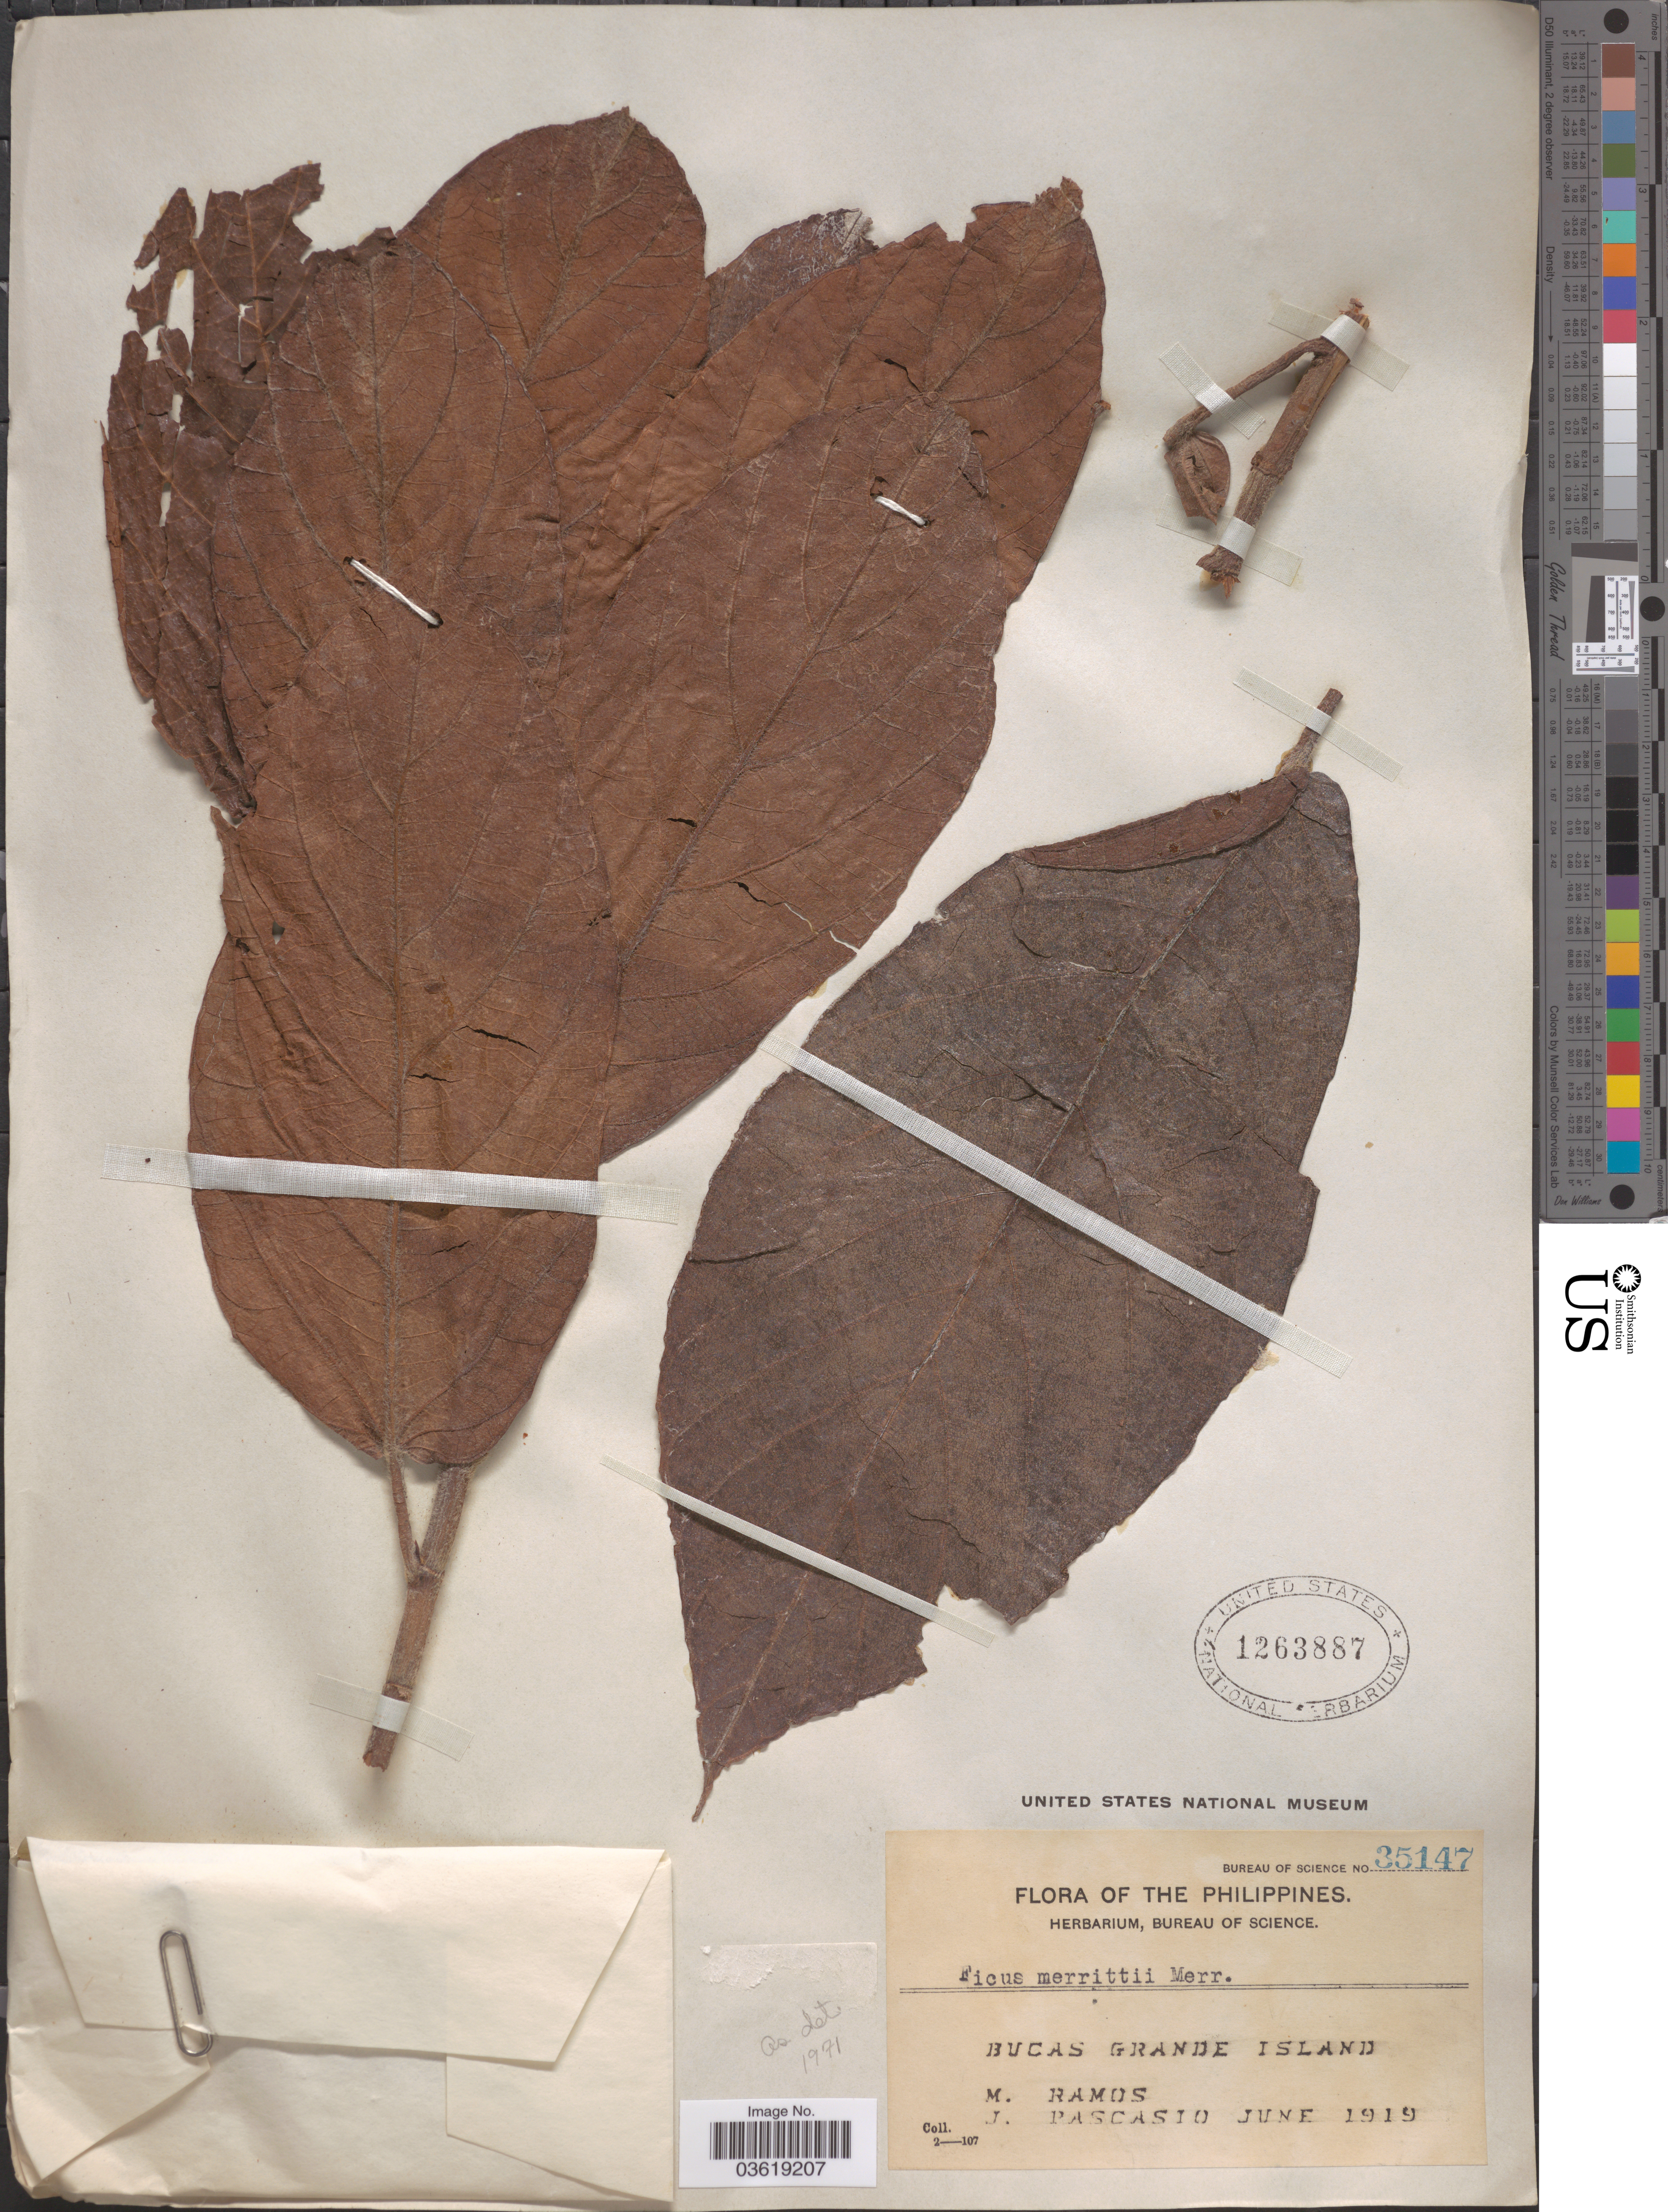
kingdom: Plantae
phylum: Tracheophyta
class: Magnoliopsida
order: Rosales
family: Moraceae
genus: Ficus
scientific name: Ficus merrittii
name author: Merr.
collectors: M. Ramos & J. Pascasio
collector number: Bureau of Science 35147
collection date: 1919-06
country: Philippines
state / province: Caraga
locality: Bucas Grande Island.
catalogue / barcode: US 1263887